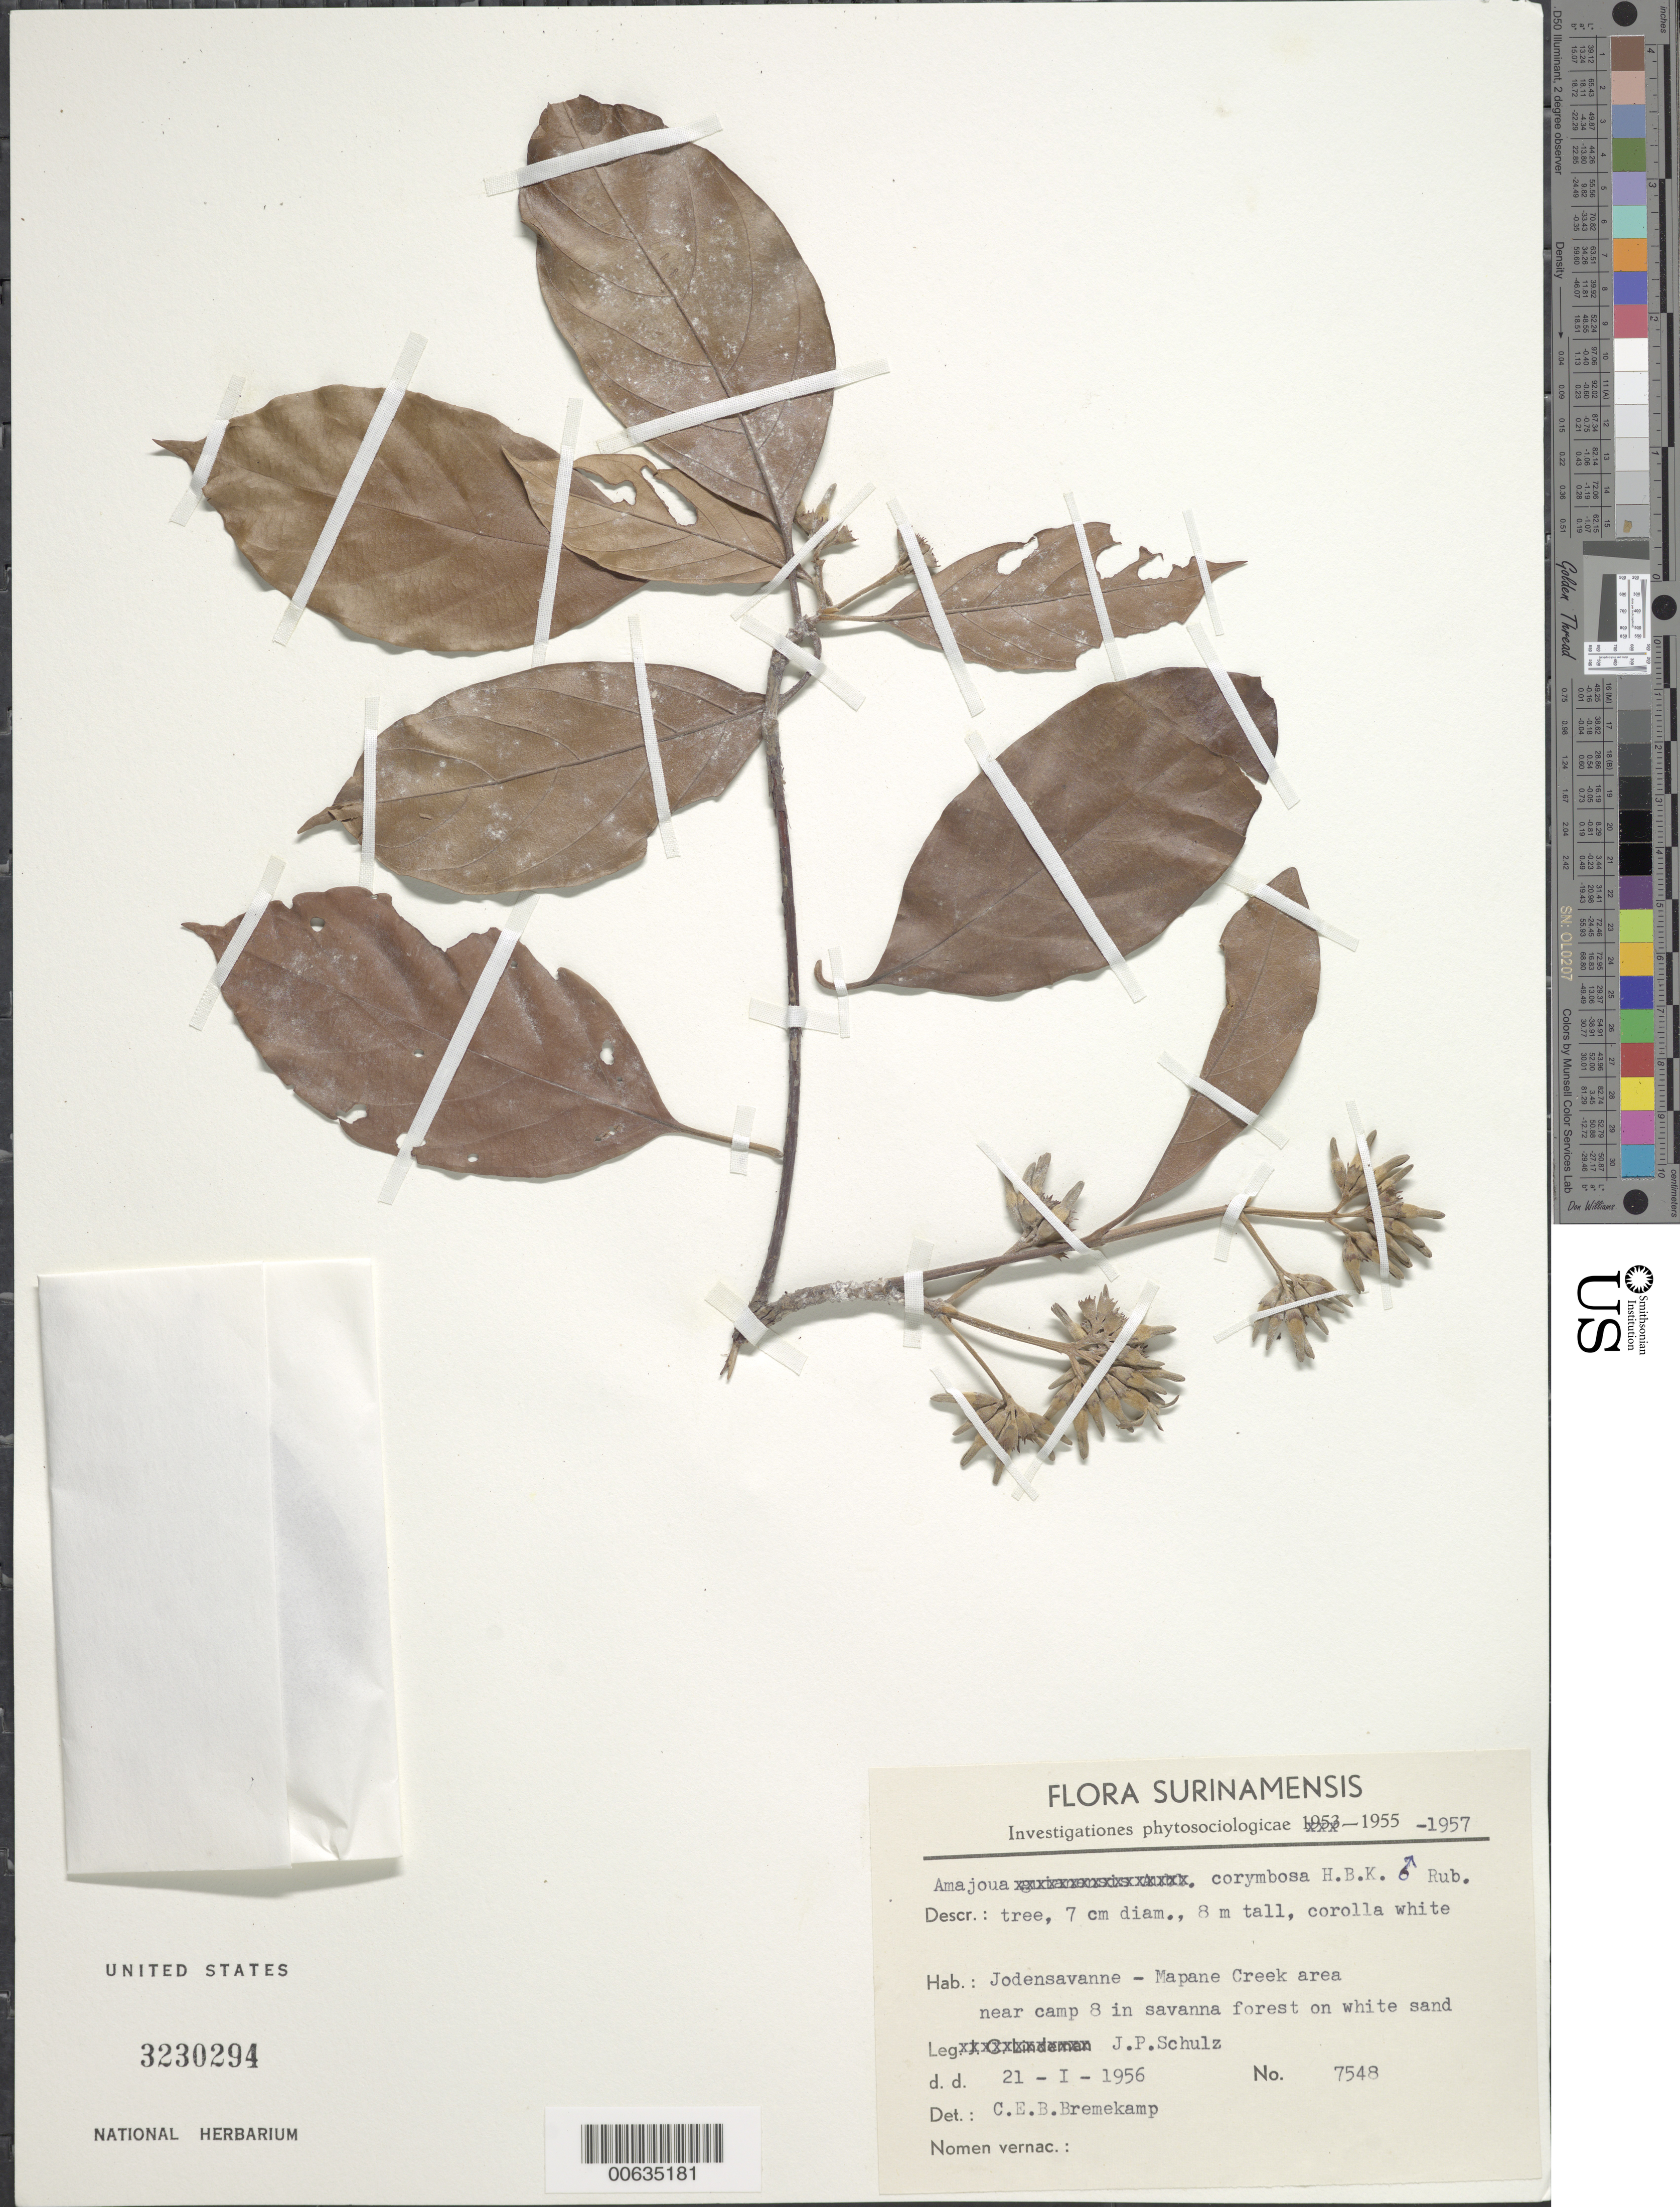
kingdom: Plantae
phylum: Tracheophyta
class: Magnoliopsida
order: Gentianales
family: Rubiaceae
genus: Amaioua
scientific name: Amaioua corymbosa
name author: Kunth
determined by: Bremekamp, C. E. B.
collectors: J. P. Schulz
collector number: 7548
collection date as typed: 21-Jan-56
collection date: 1956-01-21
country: Suriname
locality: Jodensavanne-Mapane kreek area (SURINAMEe R.), near Camp 8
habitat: Savanna forest on white sand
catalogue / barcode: US 3230294